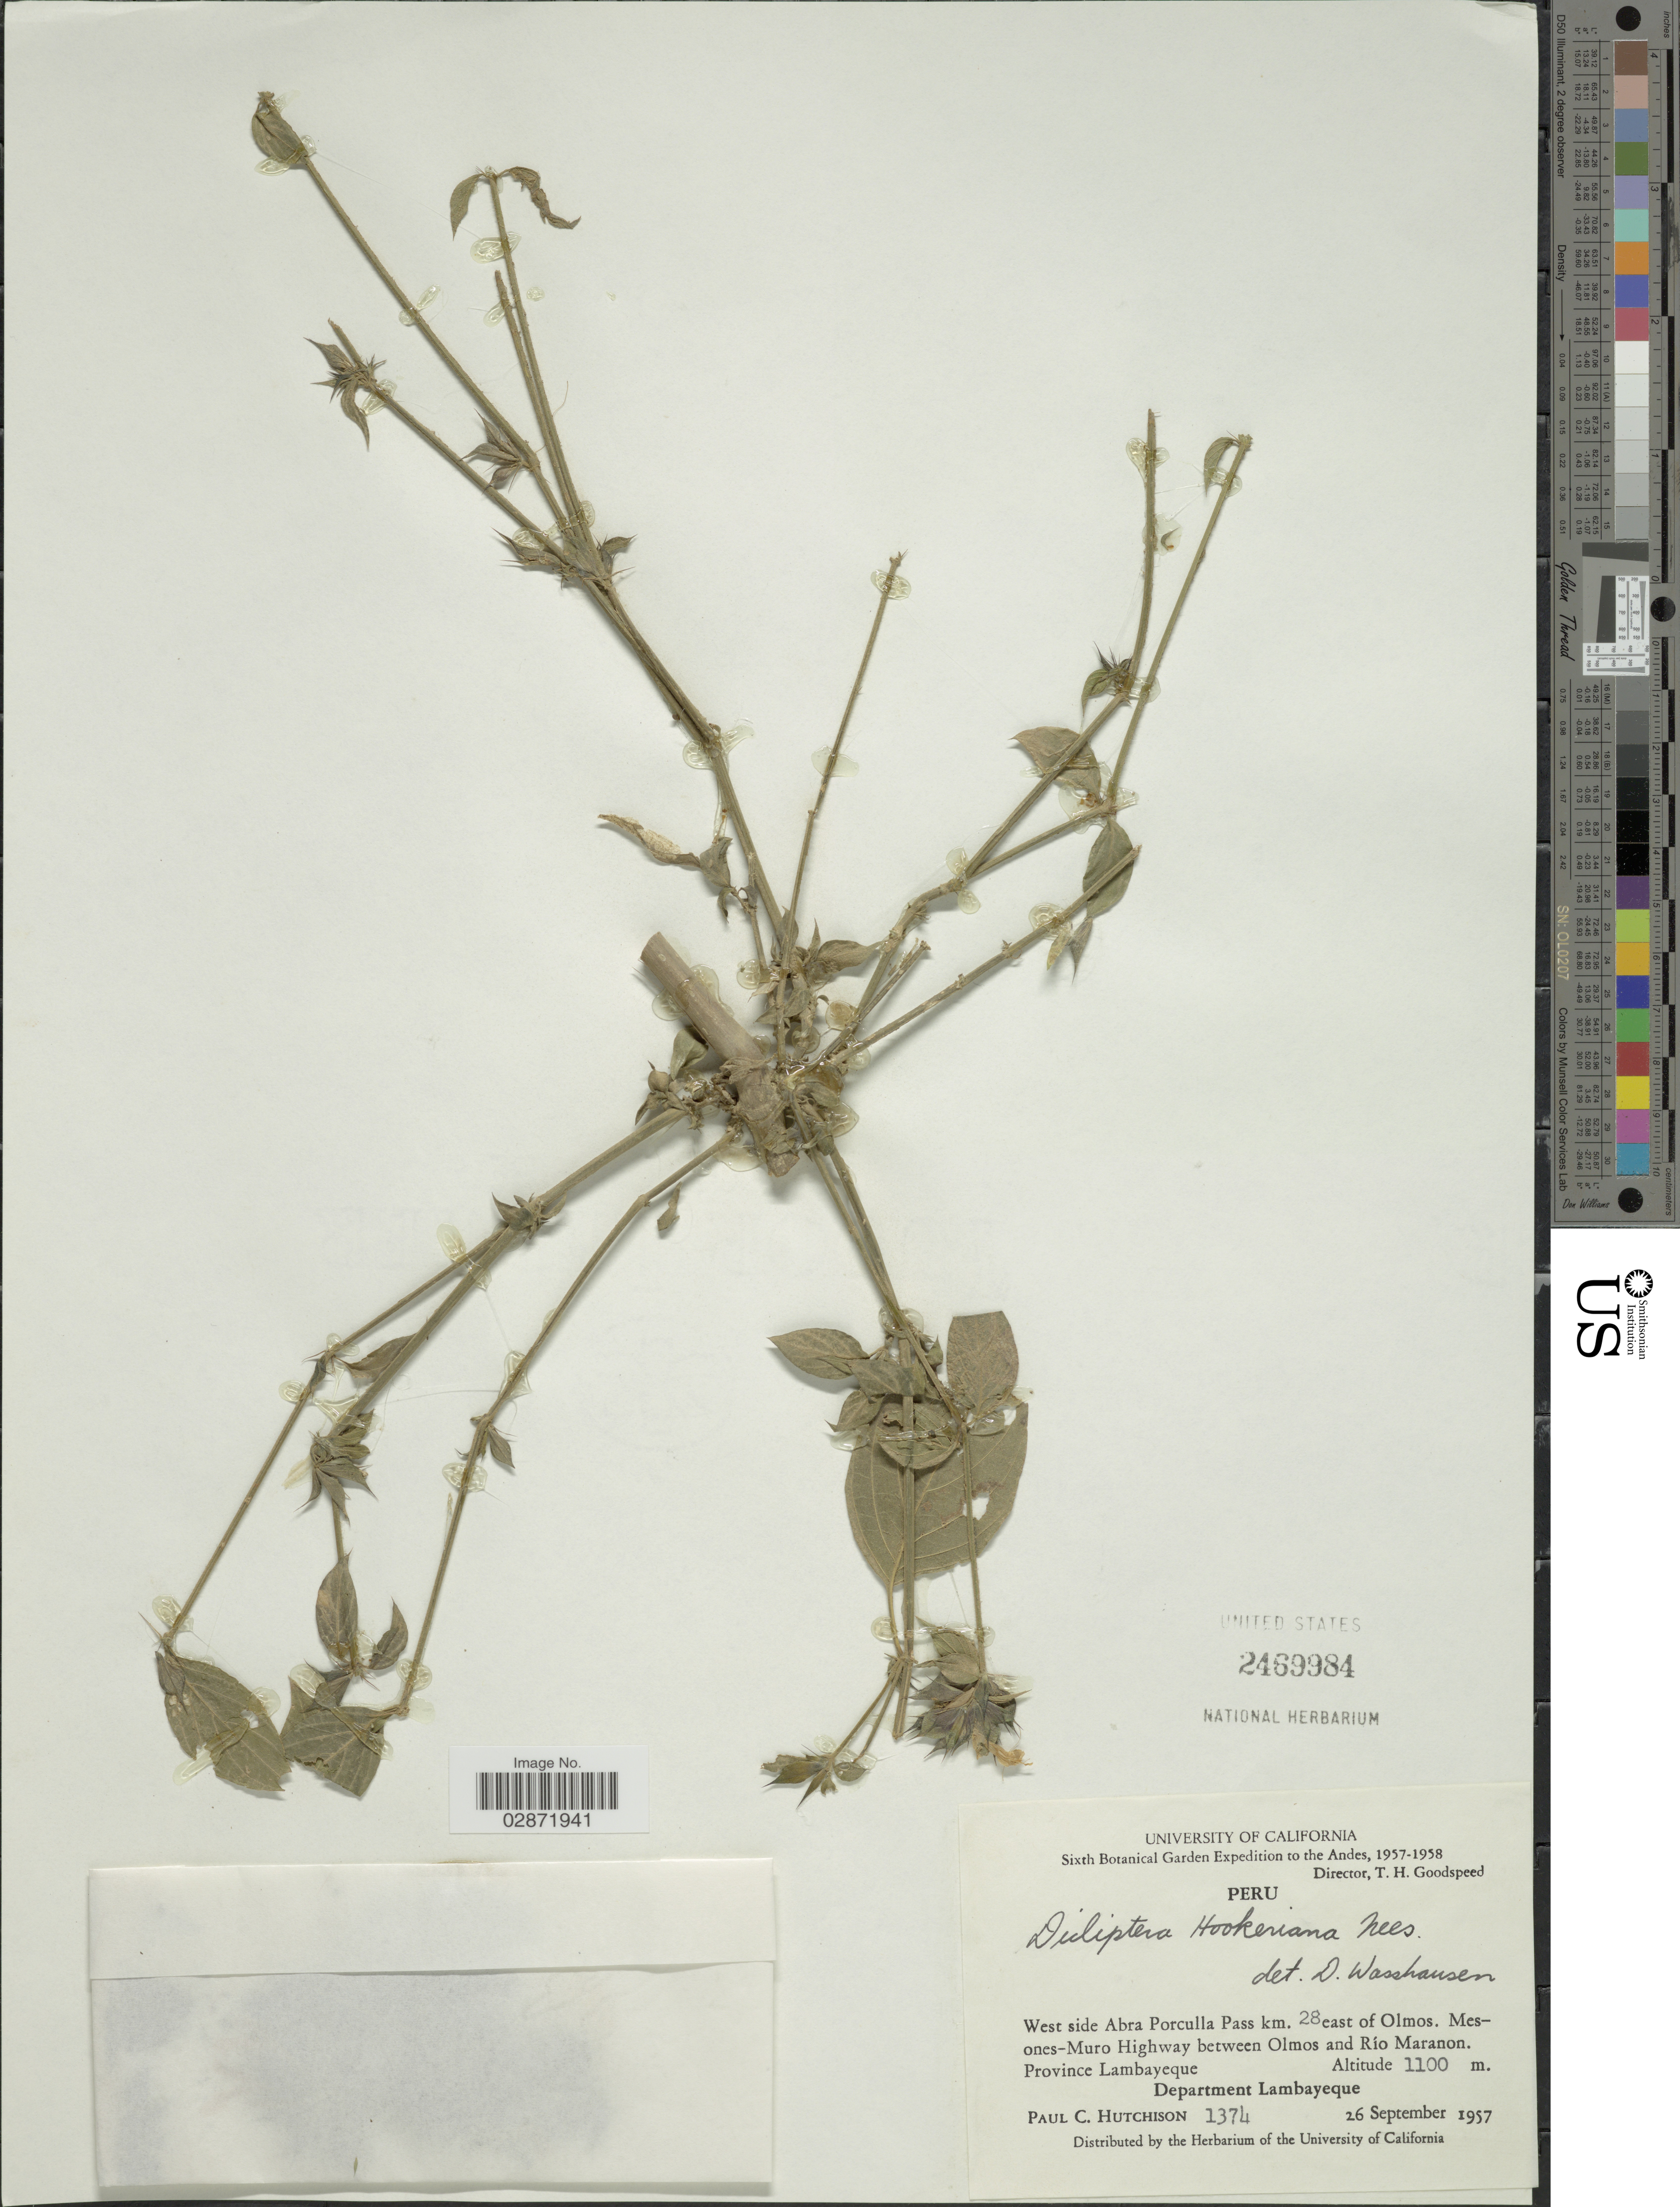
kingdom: Plantae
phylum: Tracheophyta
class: Magnoliopsida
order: Lamiales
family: Acanthaceae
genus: Dicliptera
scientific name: Dicliptera hookeriana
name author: Nees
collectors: P. C. Hutchison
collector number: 1374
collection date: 1957-09-26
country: Peru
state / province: Lambayeque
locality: The Andes, West side Abra Porculla Pass Km. 28 east of Olmos, Mesones-Muro Highway between Olmos and Río Maranon, Province Lambayeque, Department Lambayeque.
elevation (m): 1100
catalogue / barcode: US 2469984